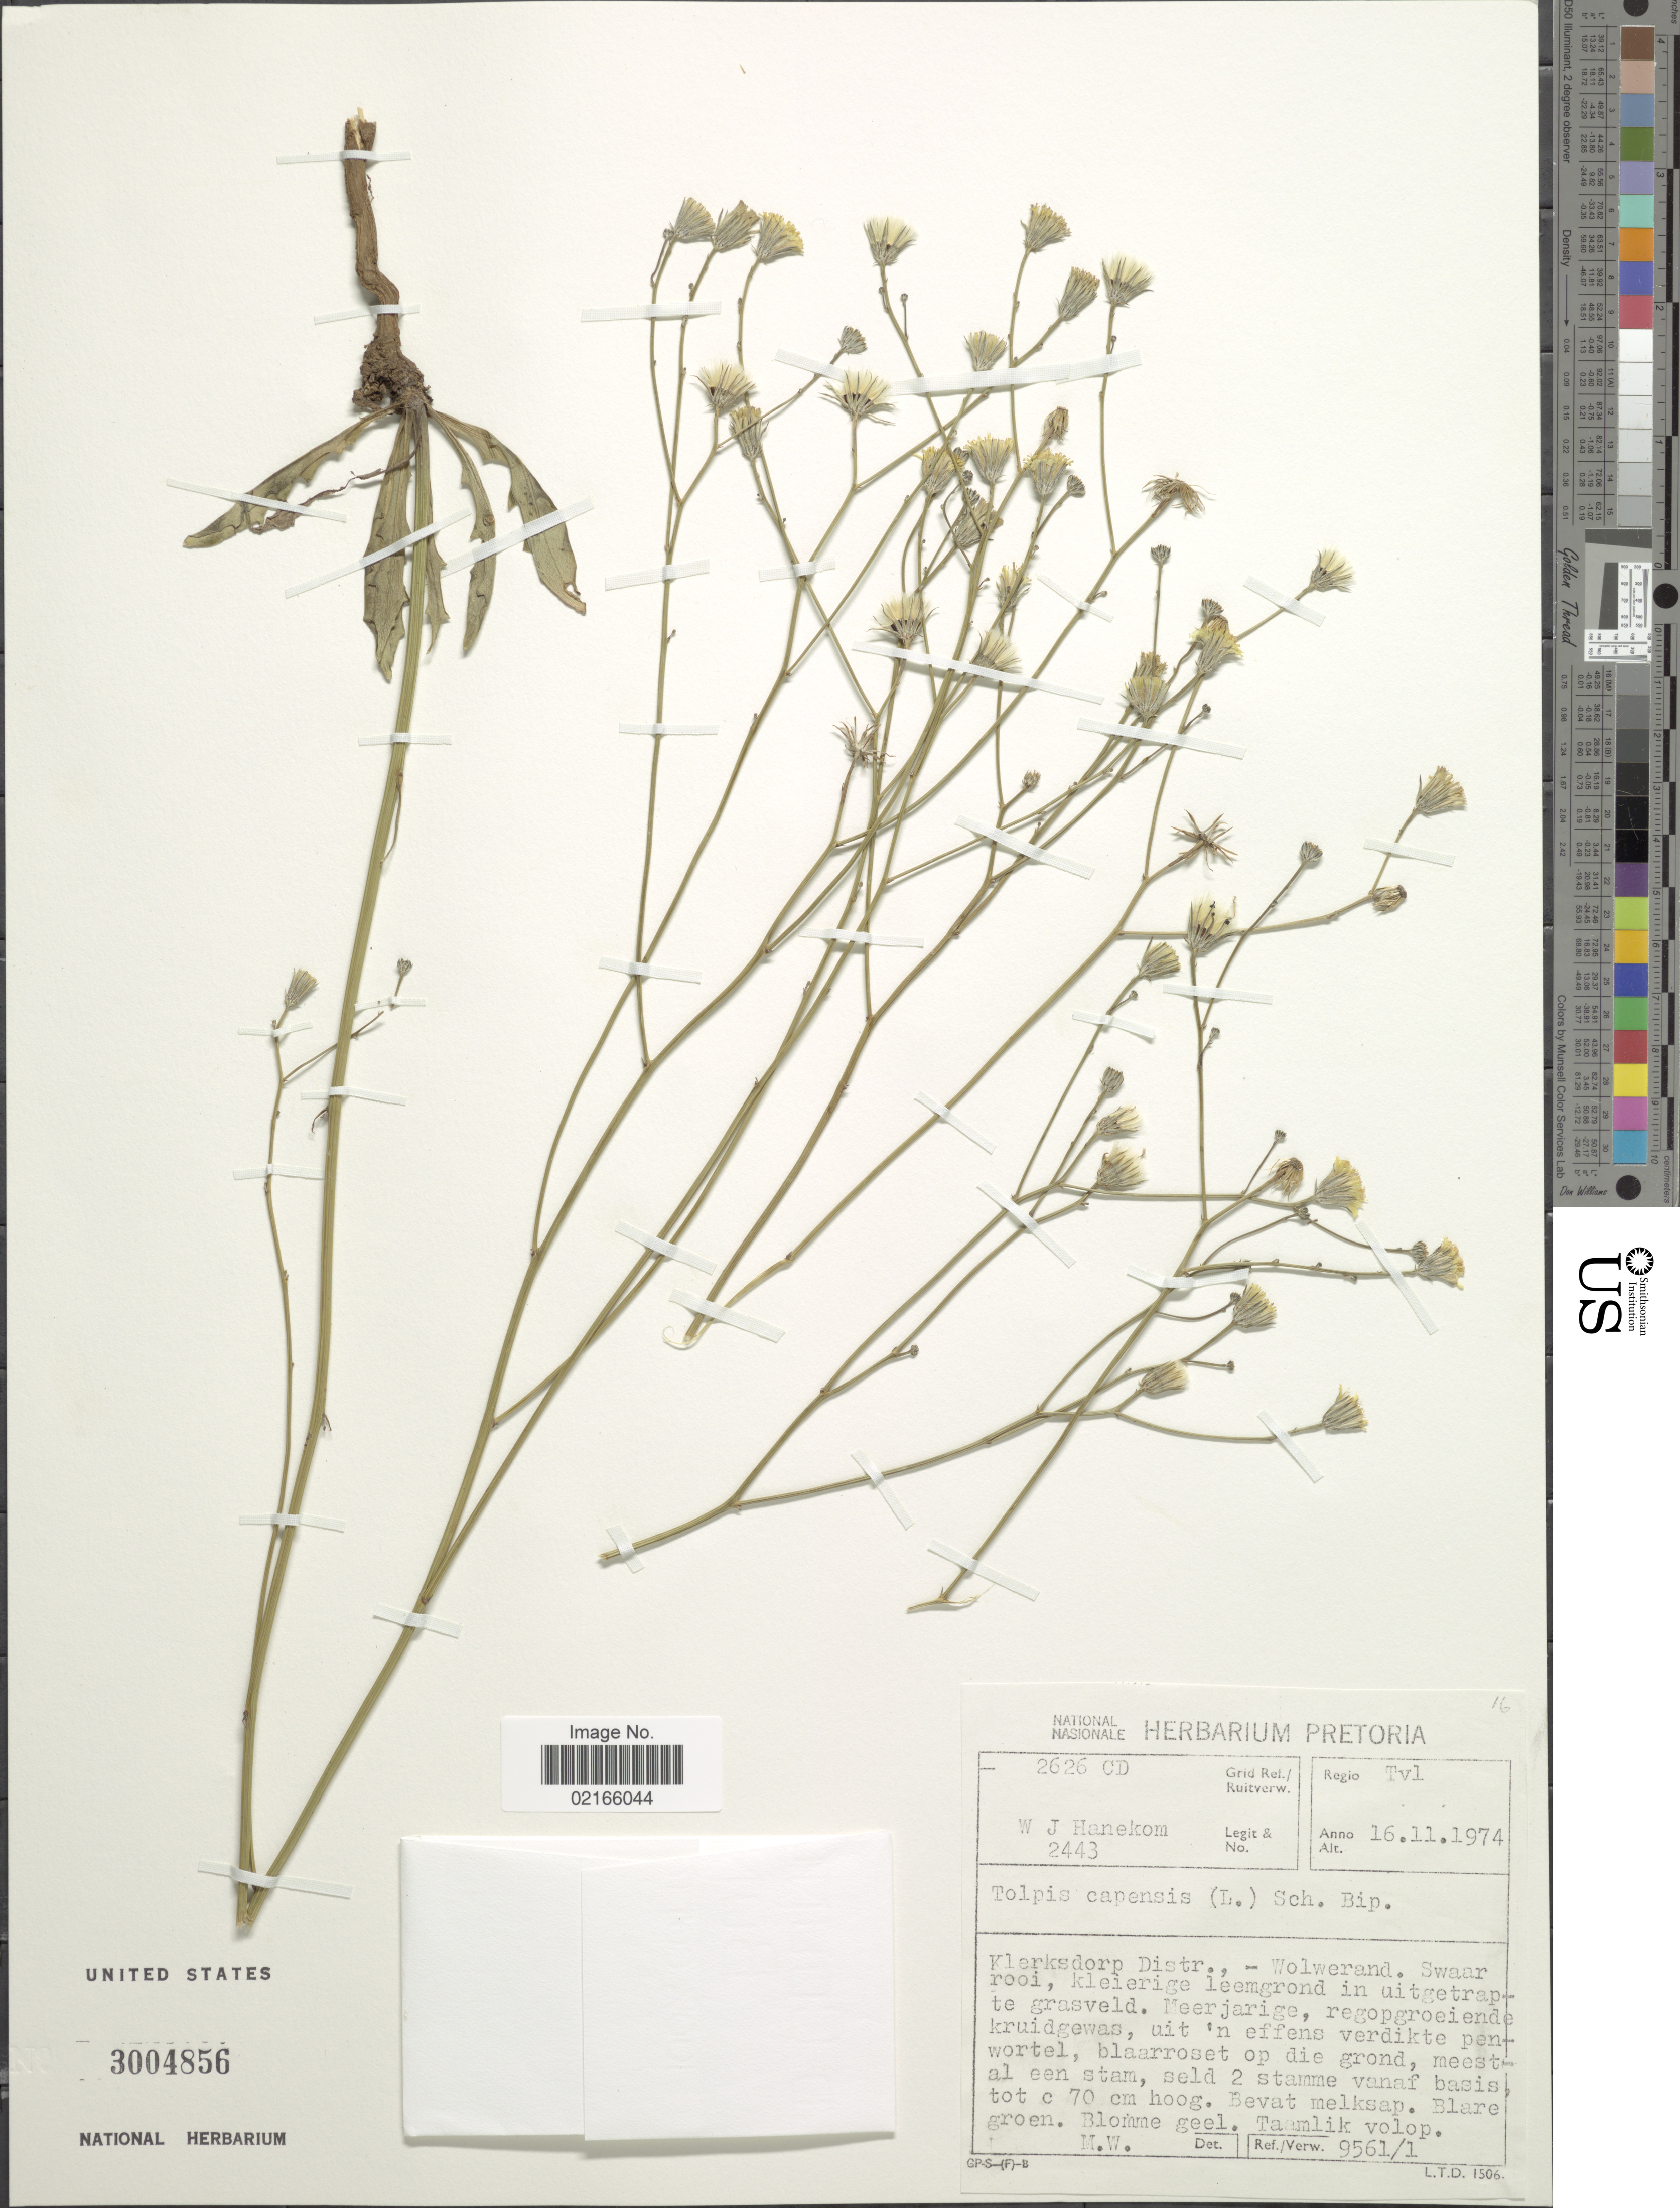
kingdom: Plantae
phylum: Tracheophyta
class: Magnoliopsida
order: Asterales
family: Asteraceae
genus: Tolpis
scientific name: Tolpis capensis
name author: (L.) Sch. Bip.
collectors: W. Hanekom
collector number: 2443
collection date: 1974-11-16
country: South Africa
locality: Regio Tvl, Klerksdorp Distr., Wolwernand, Swaar rooi, kleierige leemgrond in uitgetrapte grasveld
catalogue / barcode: US 3004856